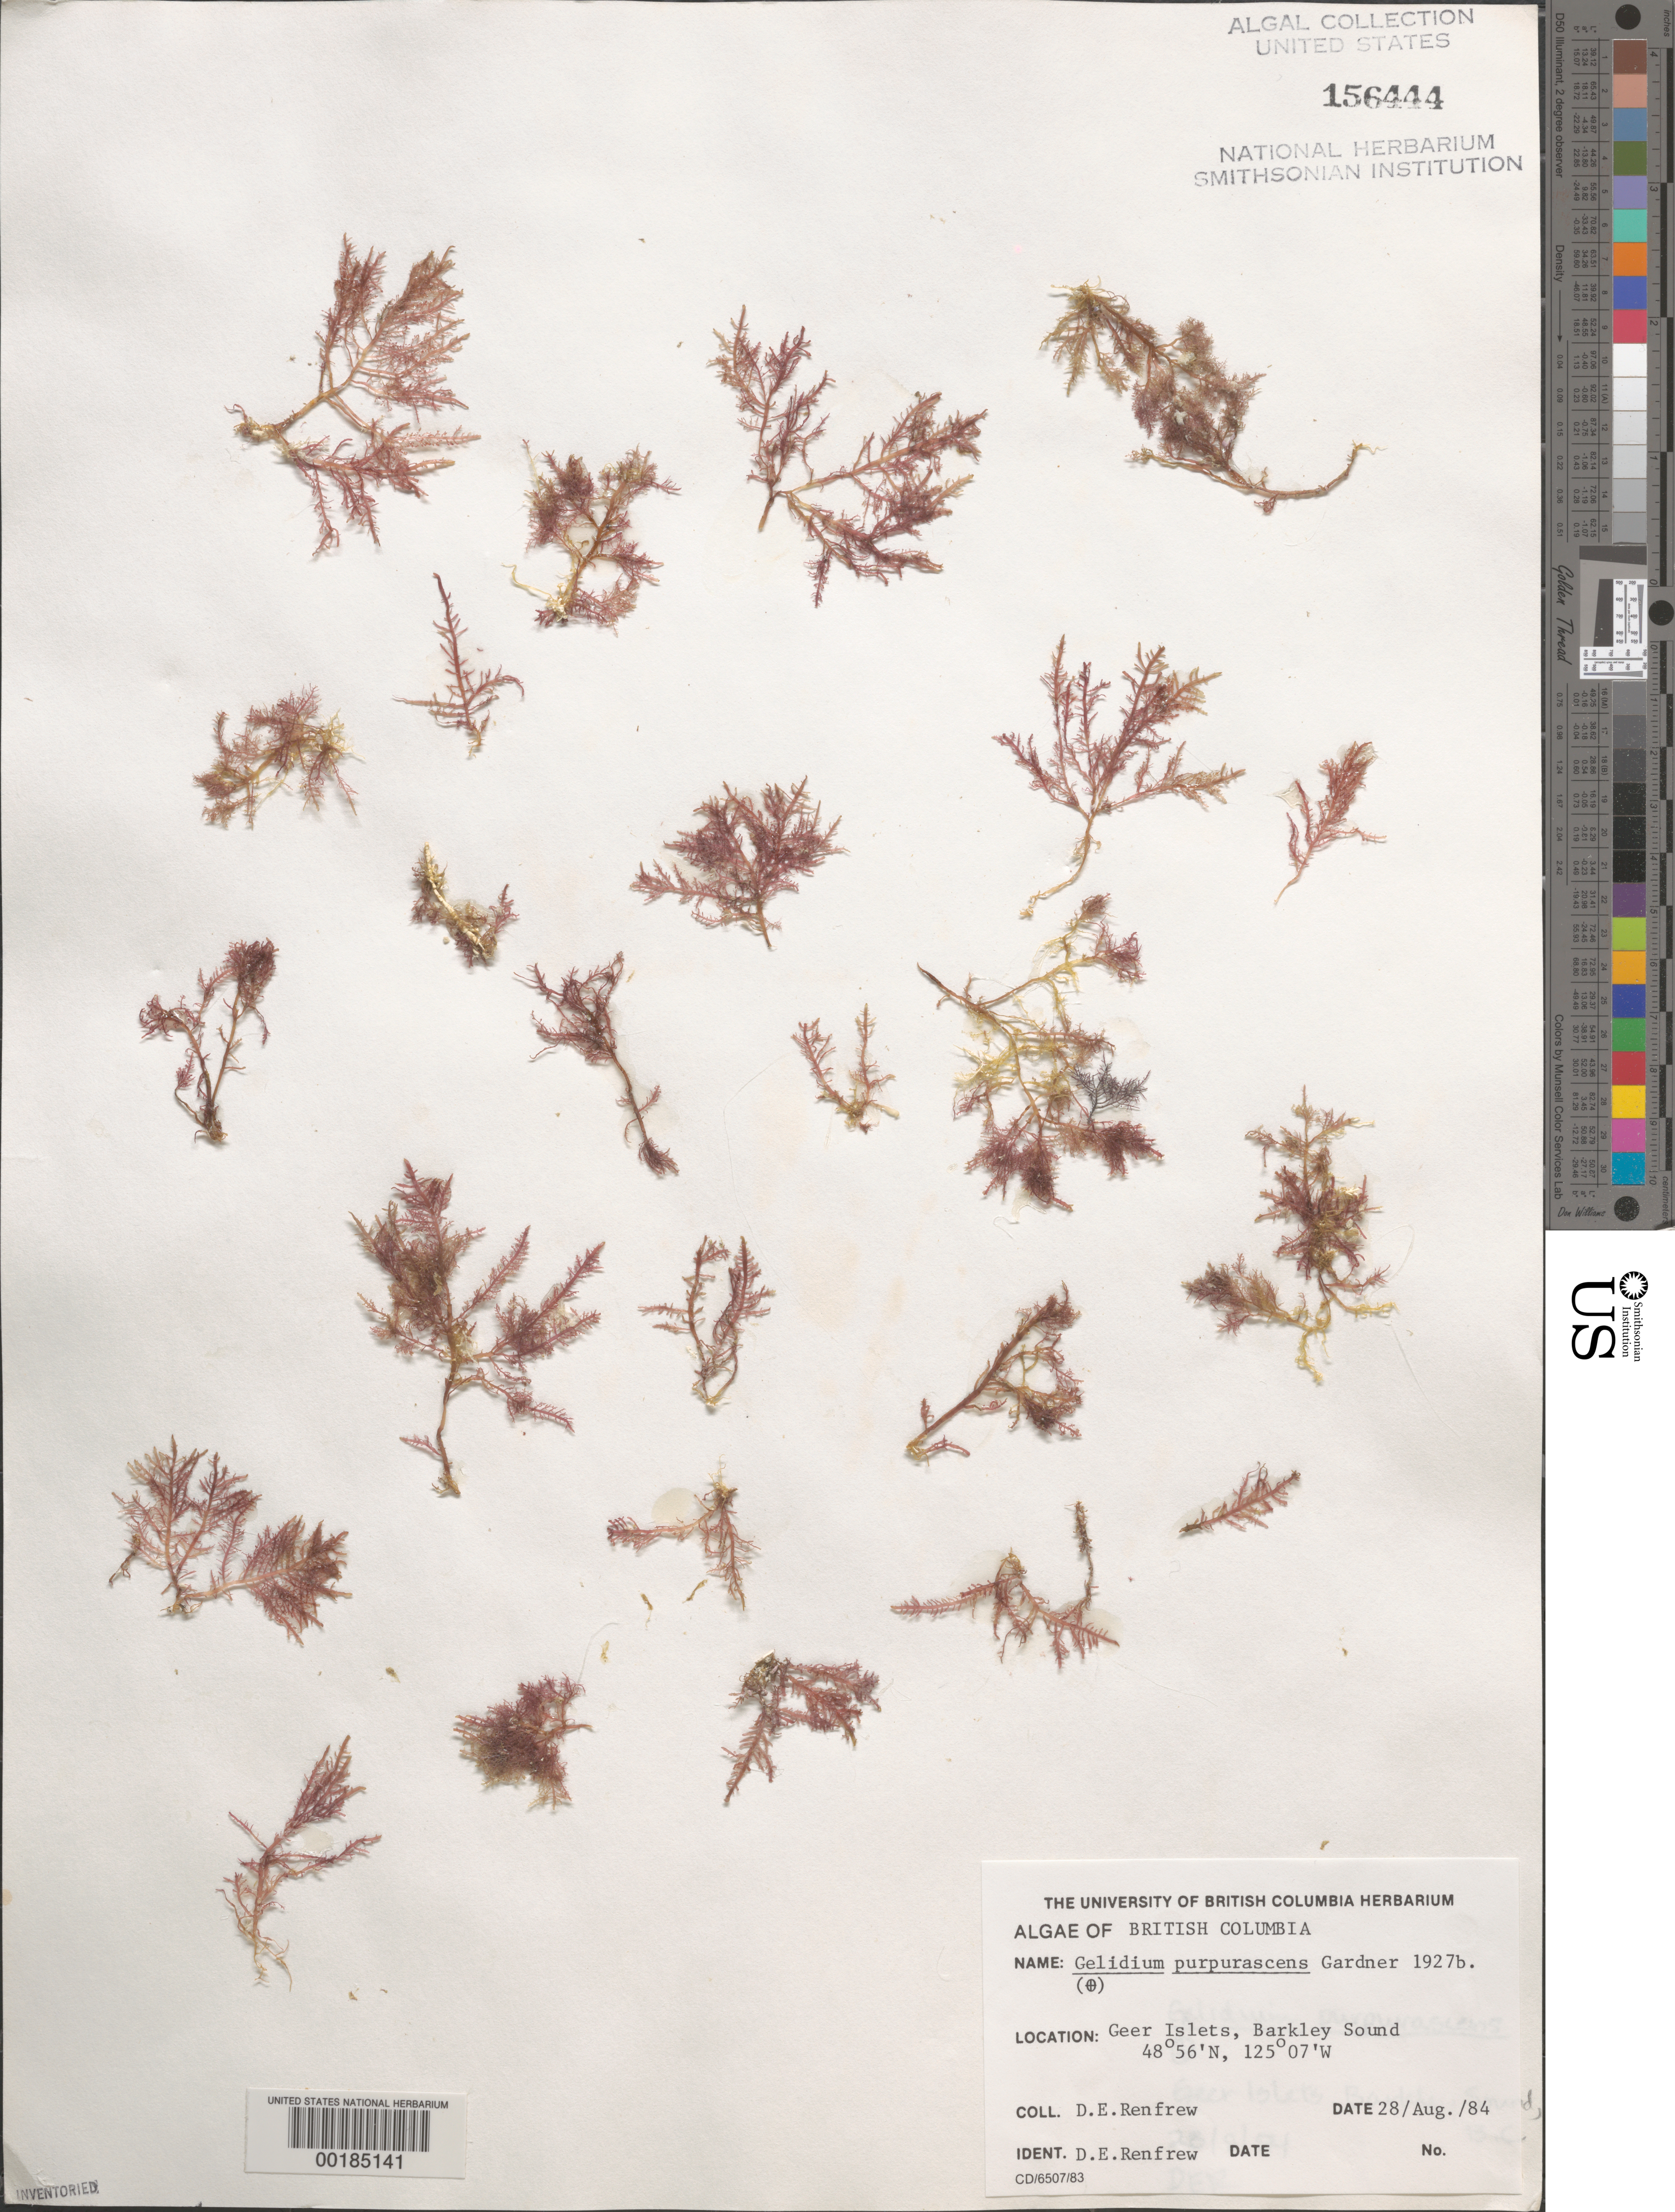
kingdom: Plantae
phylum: Rhodophyta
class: Florideophyceae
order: Gelidiales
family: Gelidiaceae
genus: Gelidium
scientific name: Gelidium purpurascens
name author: N.L. Gardner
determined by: Renfrew, D. E.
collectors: D. Renfrew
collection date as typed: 28 Aug 1984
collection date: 1984-08-28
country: Canada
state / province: British Columbia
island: Geer Islets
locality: Barkley Sound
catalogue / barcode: US 156444